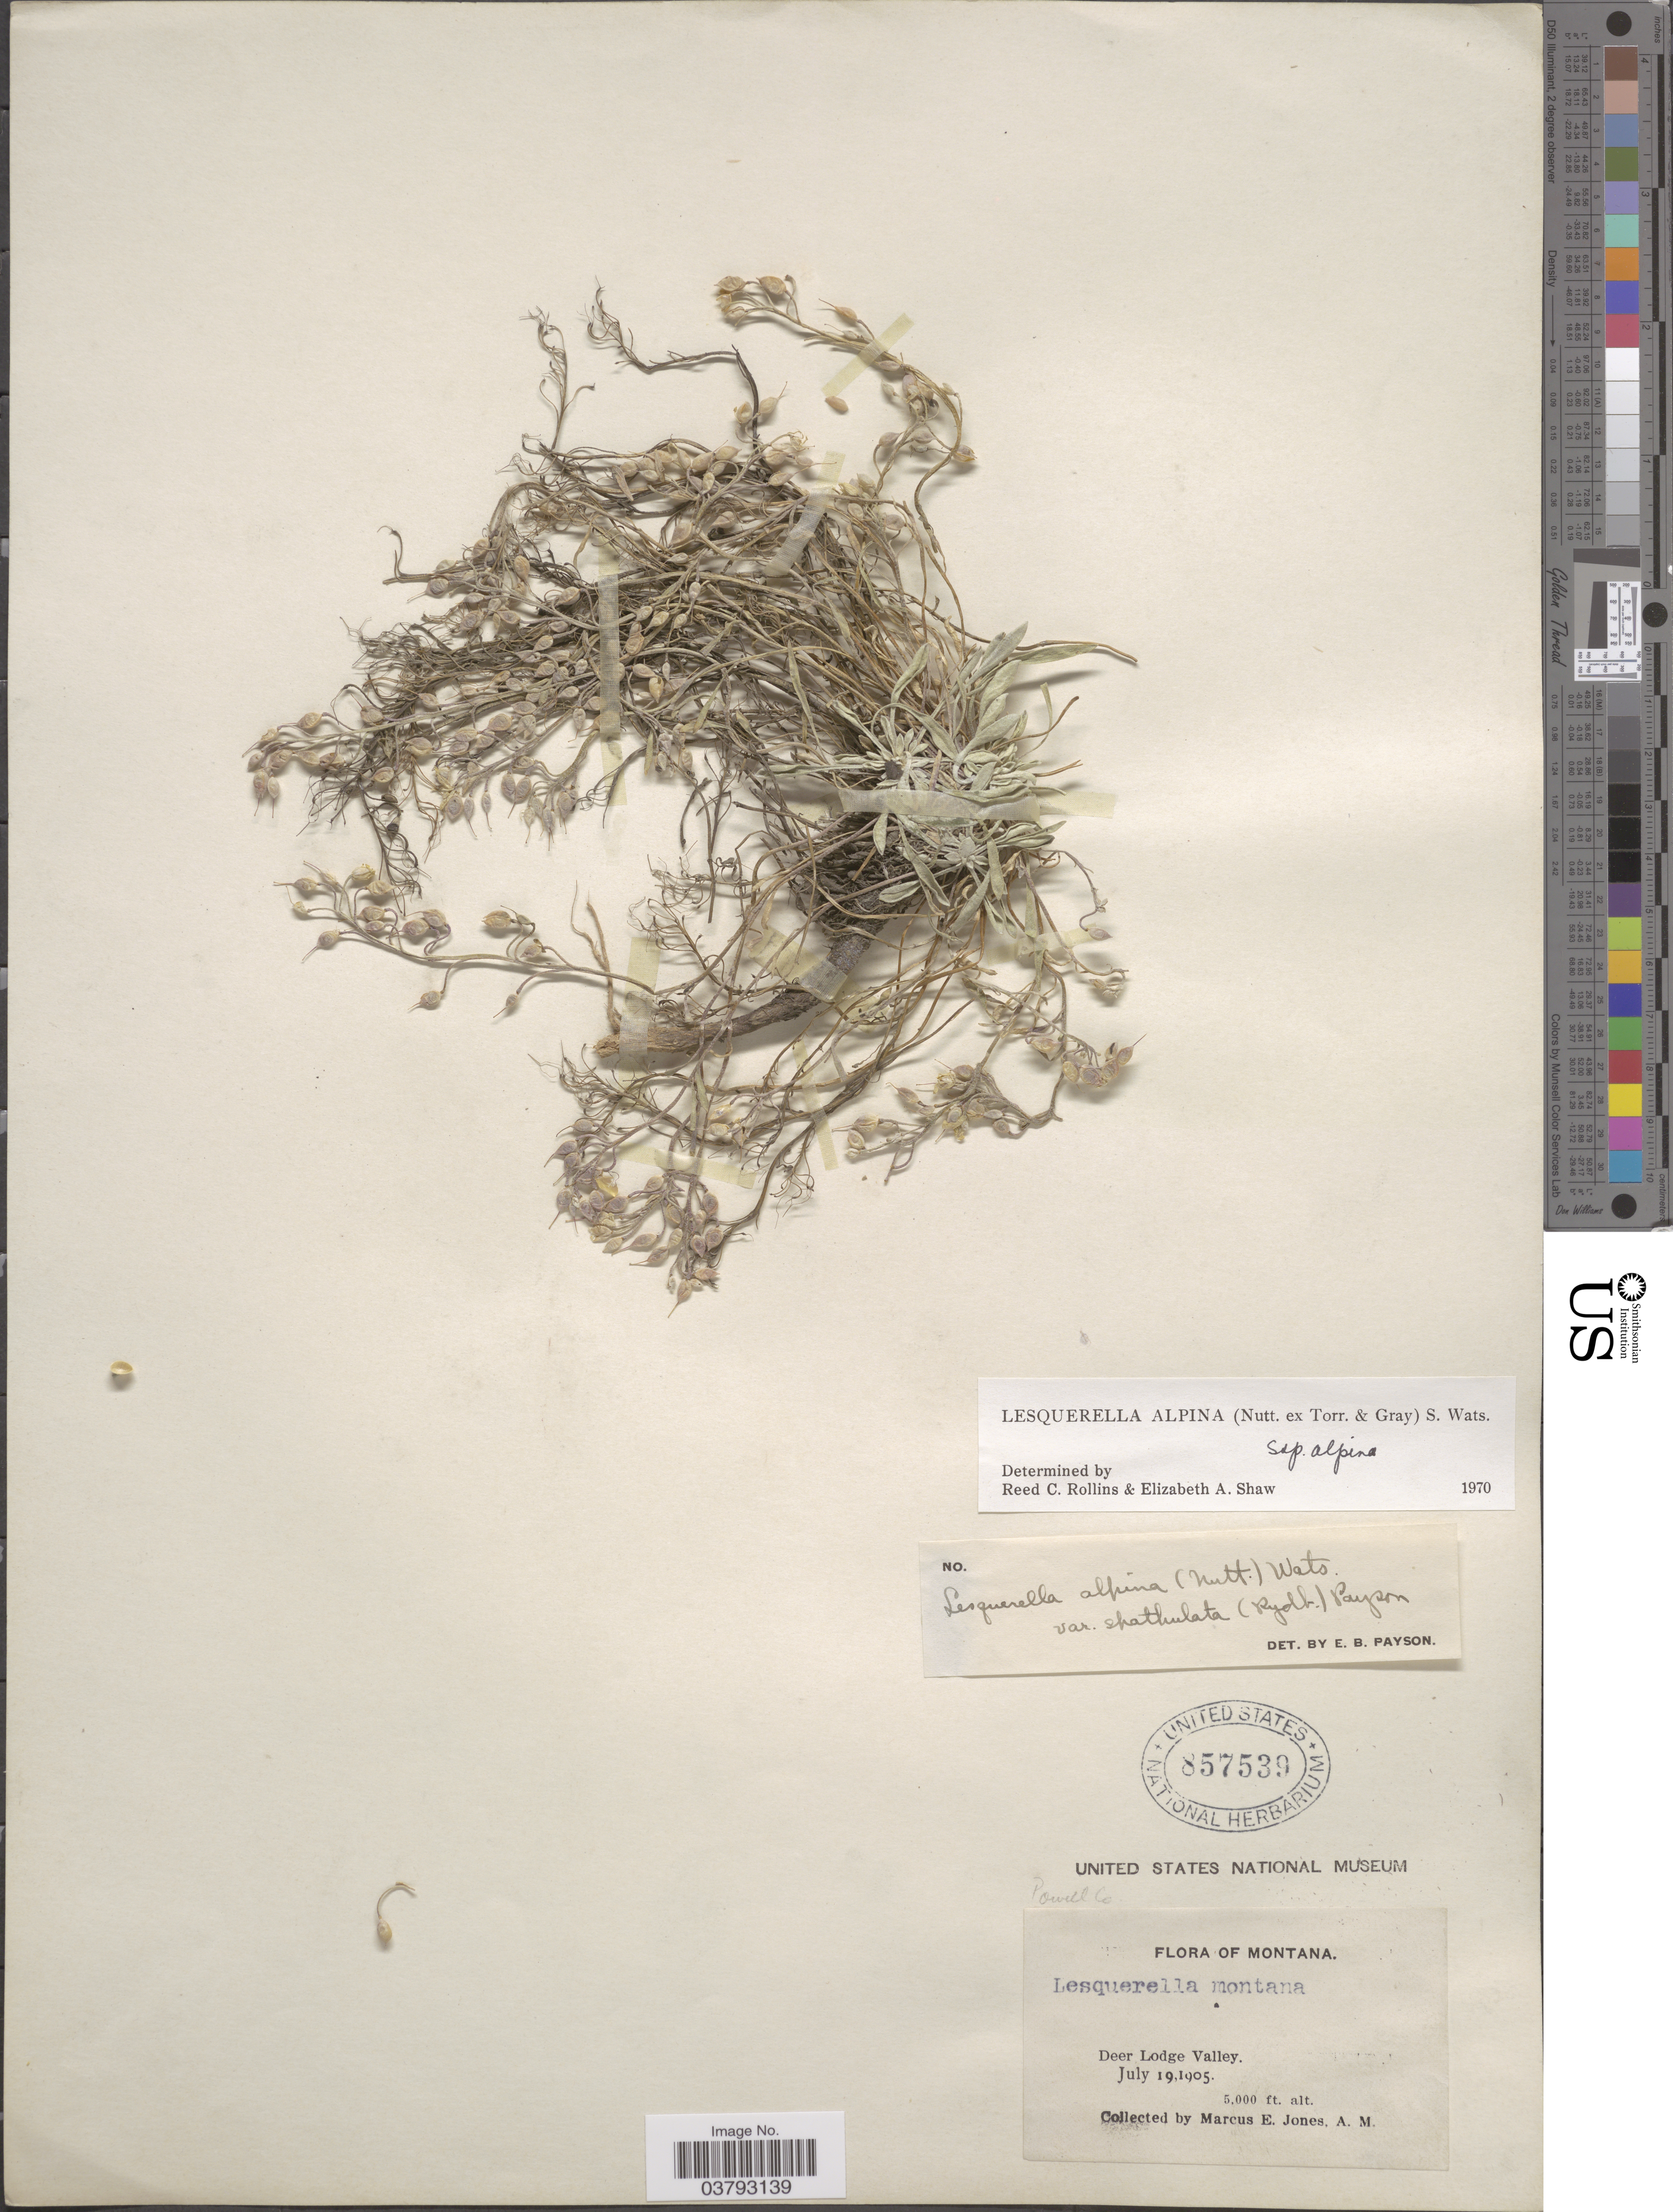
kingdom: Plantae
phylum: Tracheophyta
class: Magnoliopsida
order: Brassicales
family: Brassicaceae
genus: Lesquerella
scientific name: Lesquerella alpina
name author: (Nutt.) S. Watson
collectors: M. E. Jones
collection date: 1905-07-19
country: United States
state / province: Montana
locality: Deer Lodge Valley.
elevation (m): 1524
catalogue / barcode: US 857539